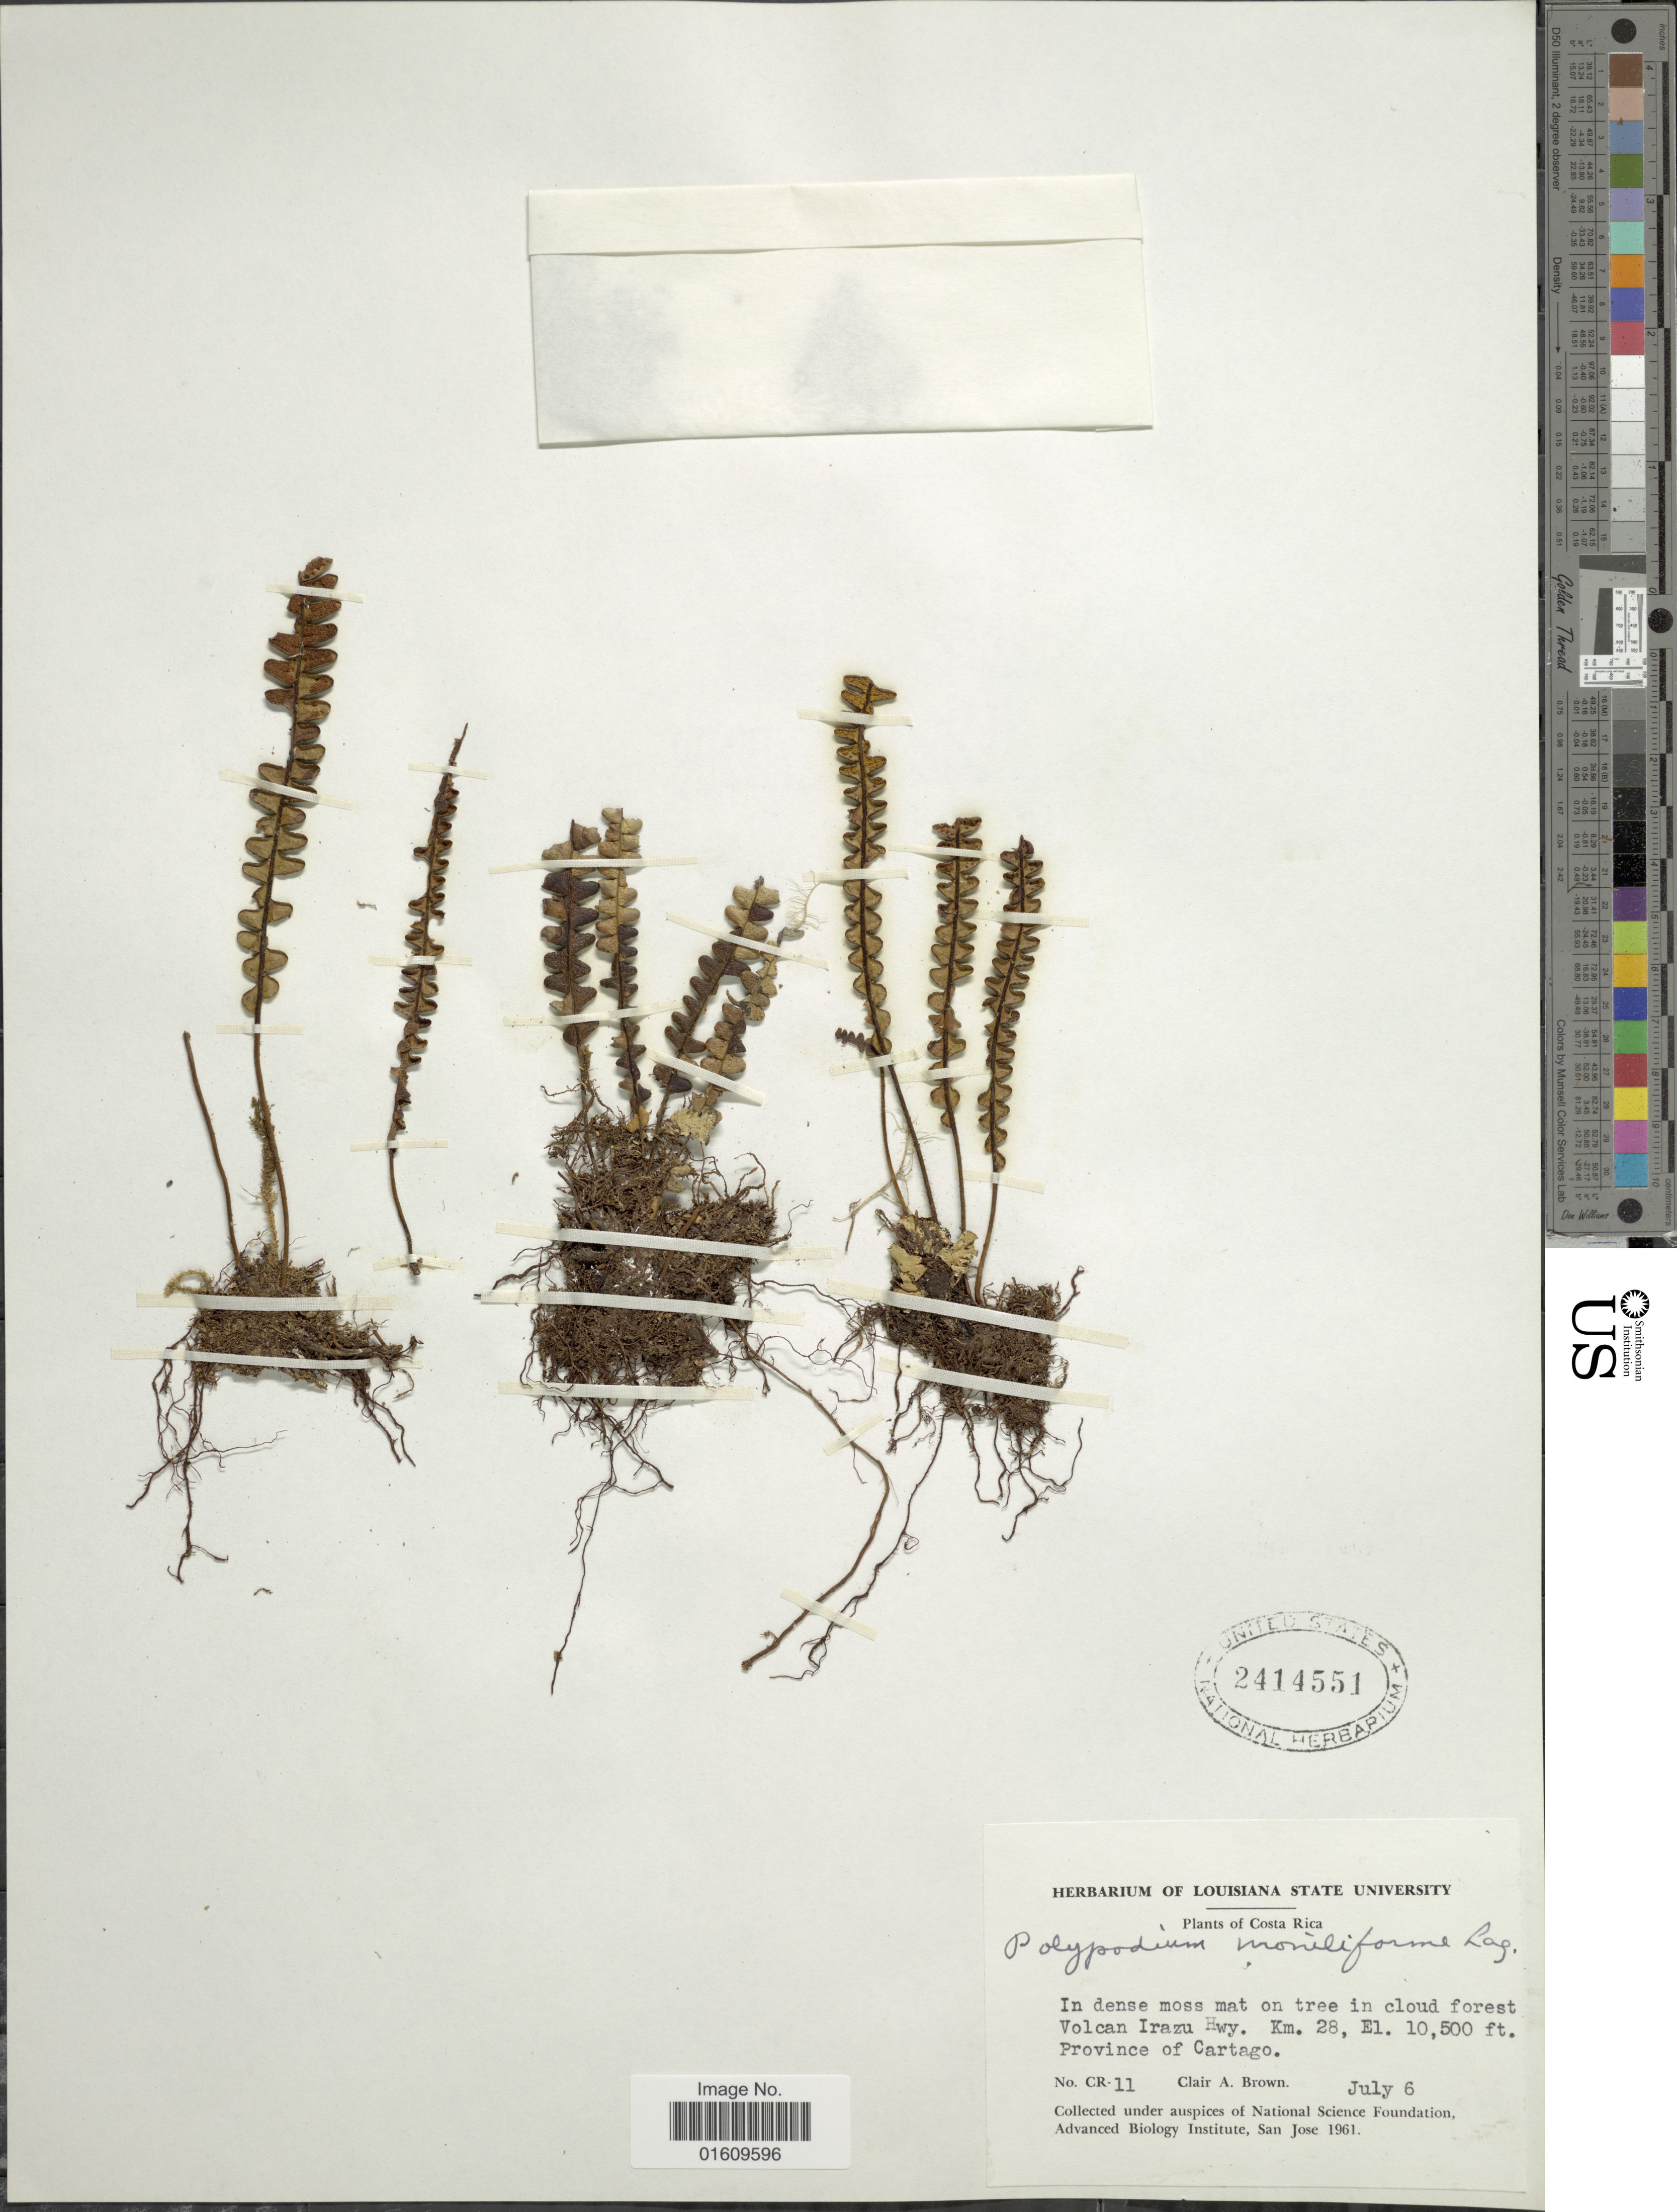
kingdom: Plantae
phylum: Tracheophyta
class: Polypodiopsida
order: Polypodiales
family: Polypodiaceae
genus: Melpomene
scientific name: Melpomene moniliformis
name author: (Lag. ex Sw.) A.R. Sm. & R.C. Moran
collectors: C. A. Brown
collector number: CR - 11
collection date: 1961-07-06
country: Costa Rica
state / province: Cartago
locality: In dense moss mat on tree in cloud forest, Volcan Irazu Hwy, Km. 28, Province of Cartago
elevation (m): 3200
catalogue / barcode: US 2414551